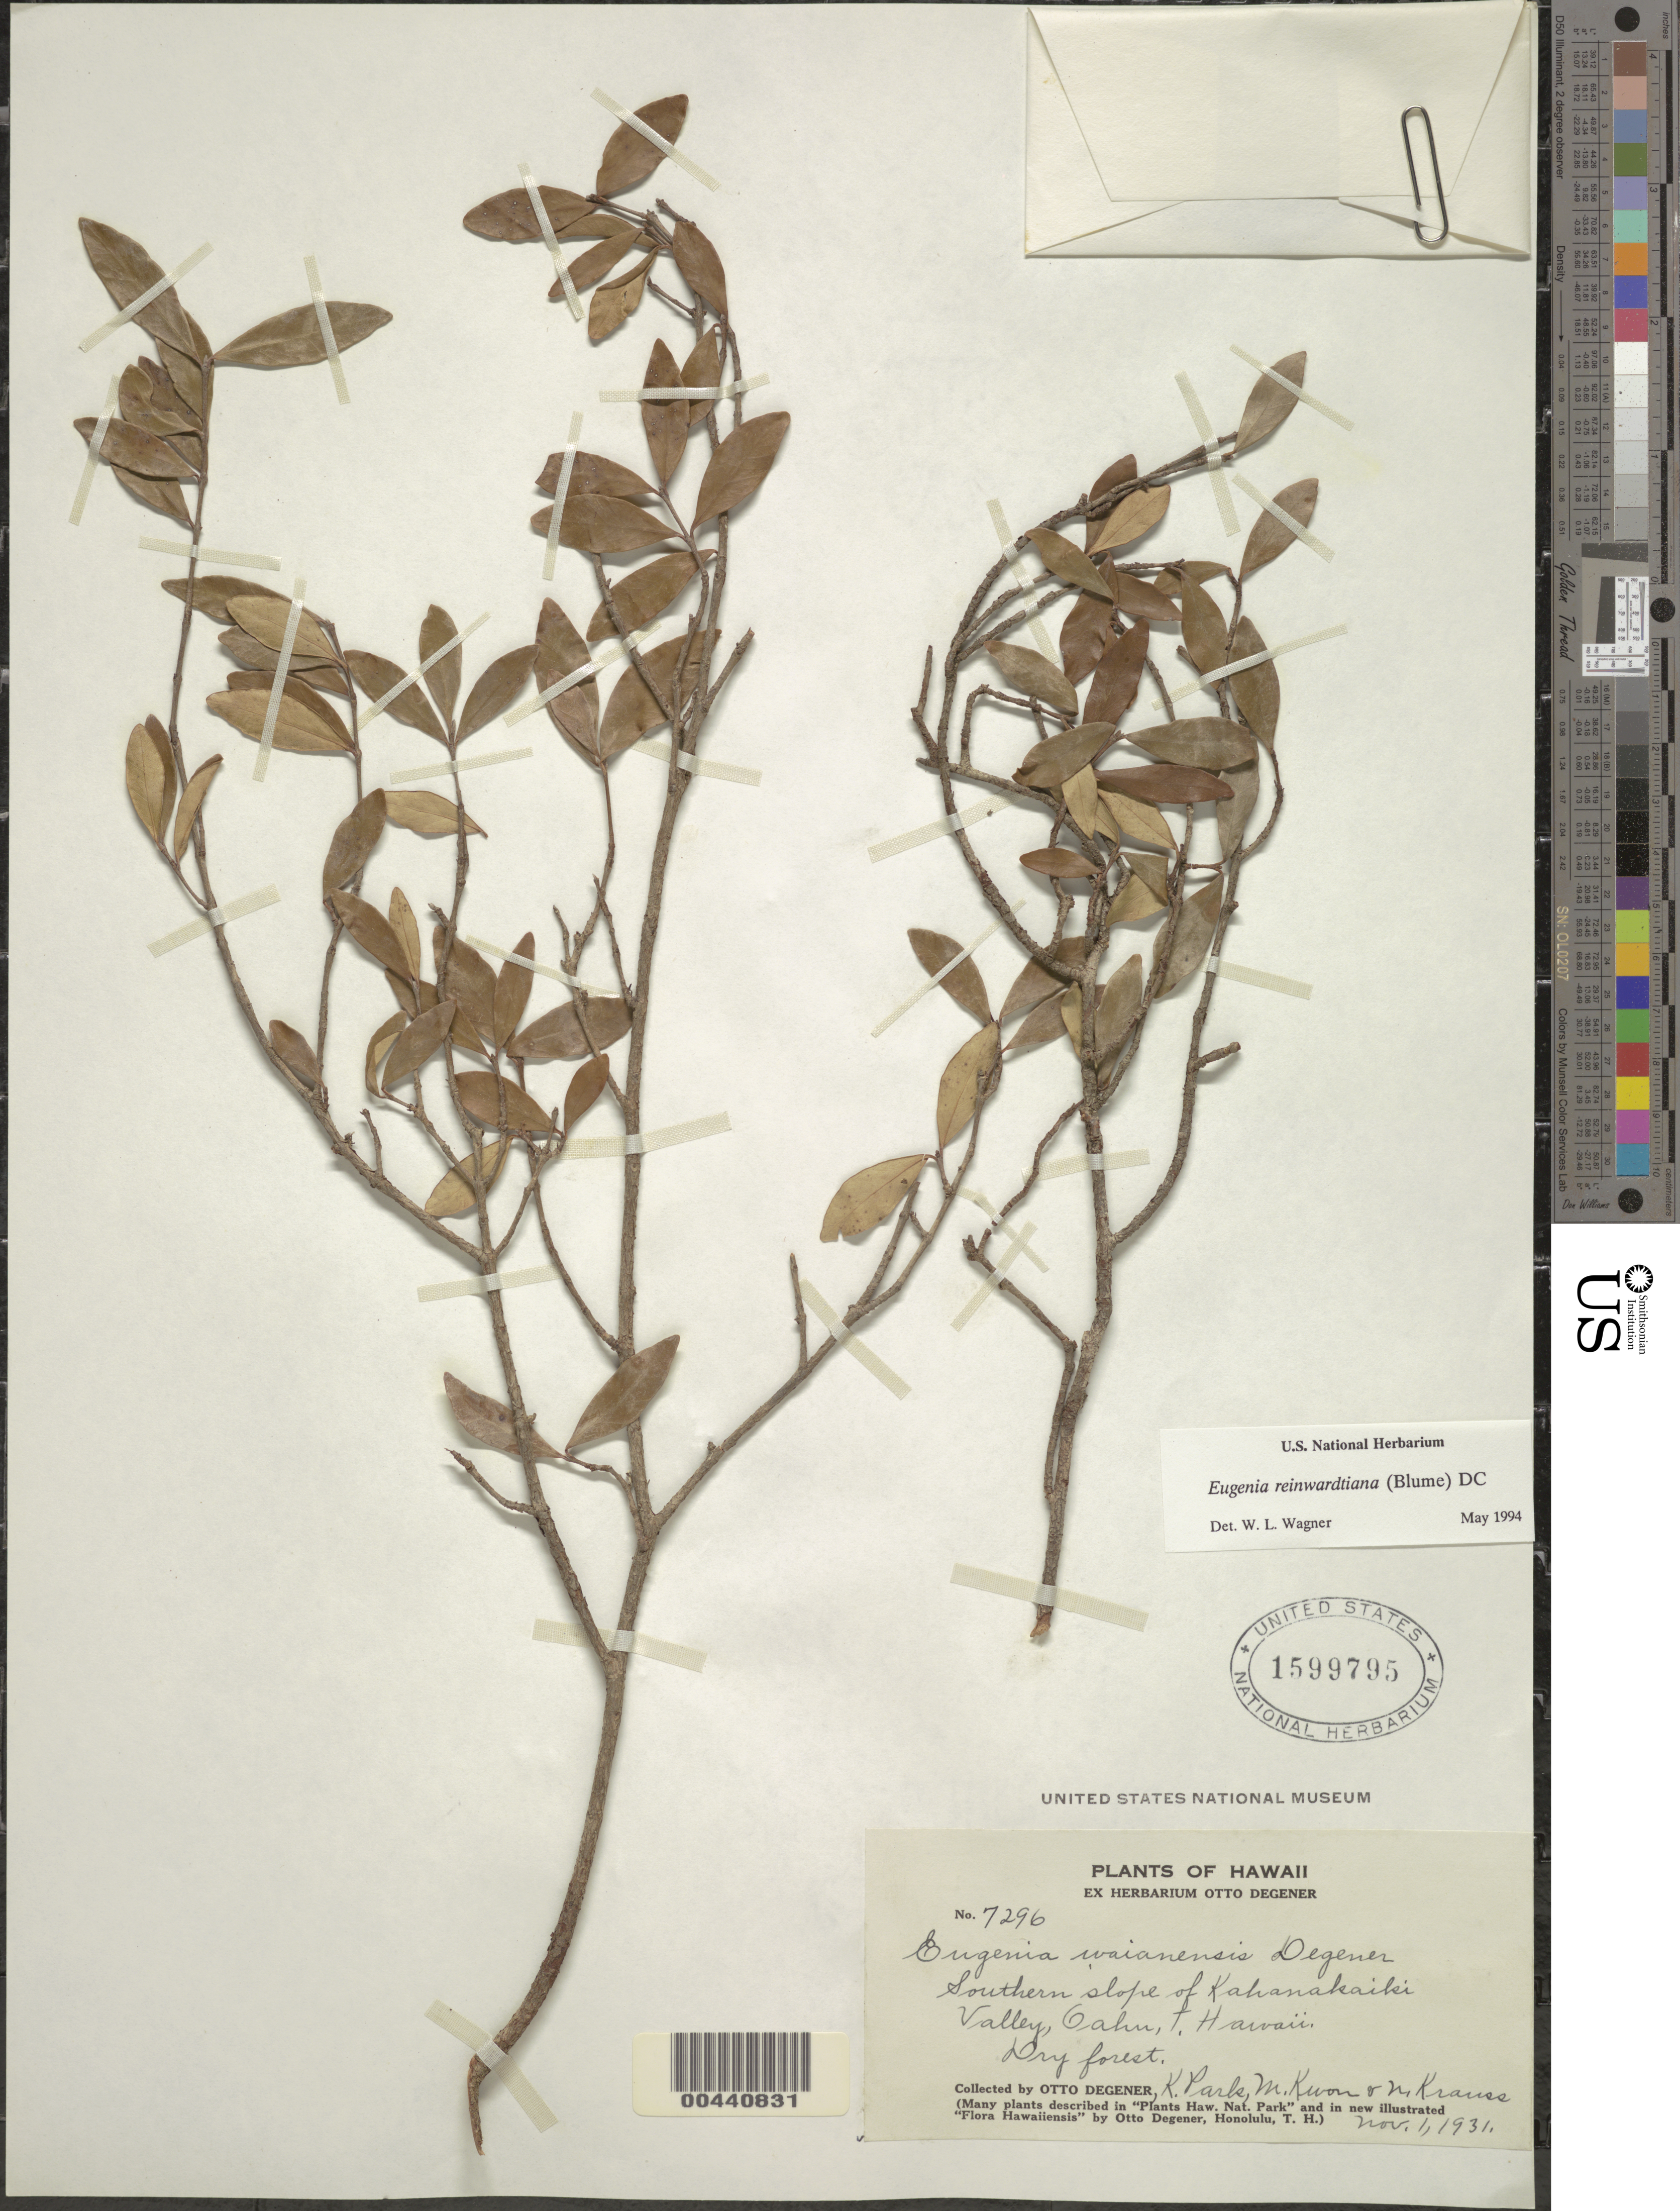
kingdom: Plantae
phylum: Tracheophyta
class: Magnoliopsida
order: Myrtales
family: Myrtaceae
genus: Eugenia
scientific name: Eugenia reinwardtiana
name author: (Blume) DC.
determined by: Wagner, W. L., (BOT), Smithsonian Institution - National Museum of Natural History (UNITED STATES)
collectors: O. Degener, K. Park, M. Kwon & N. Krauss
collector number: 7296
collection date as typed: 1 Nov 1931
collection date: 1931-11-01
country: United States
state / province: Hawaii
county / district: Honolulu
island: Oahu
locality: Southern slope of Kahanakaiki Valley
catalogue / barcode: US 1599795